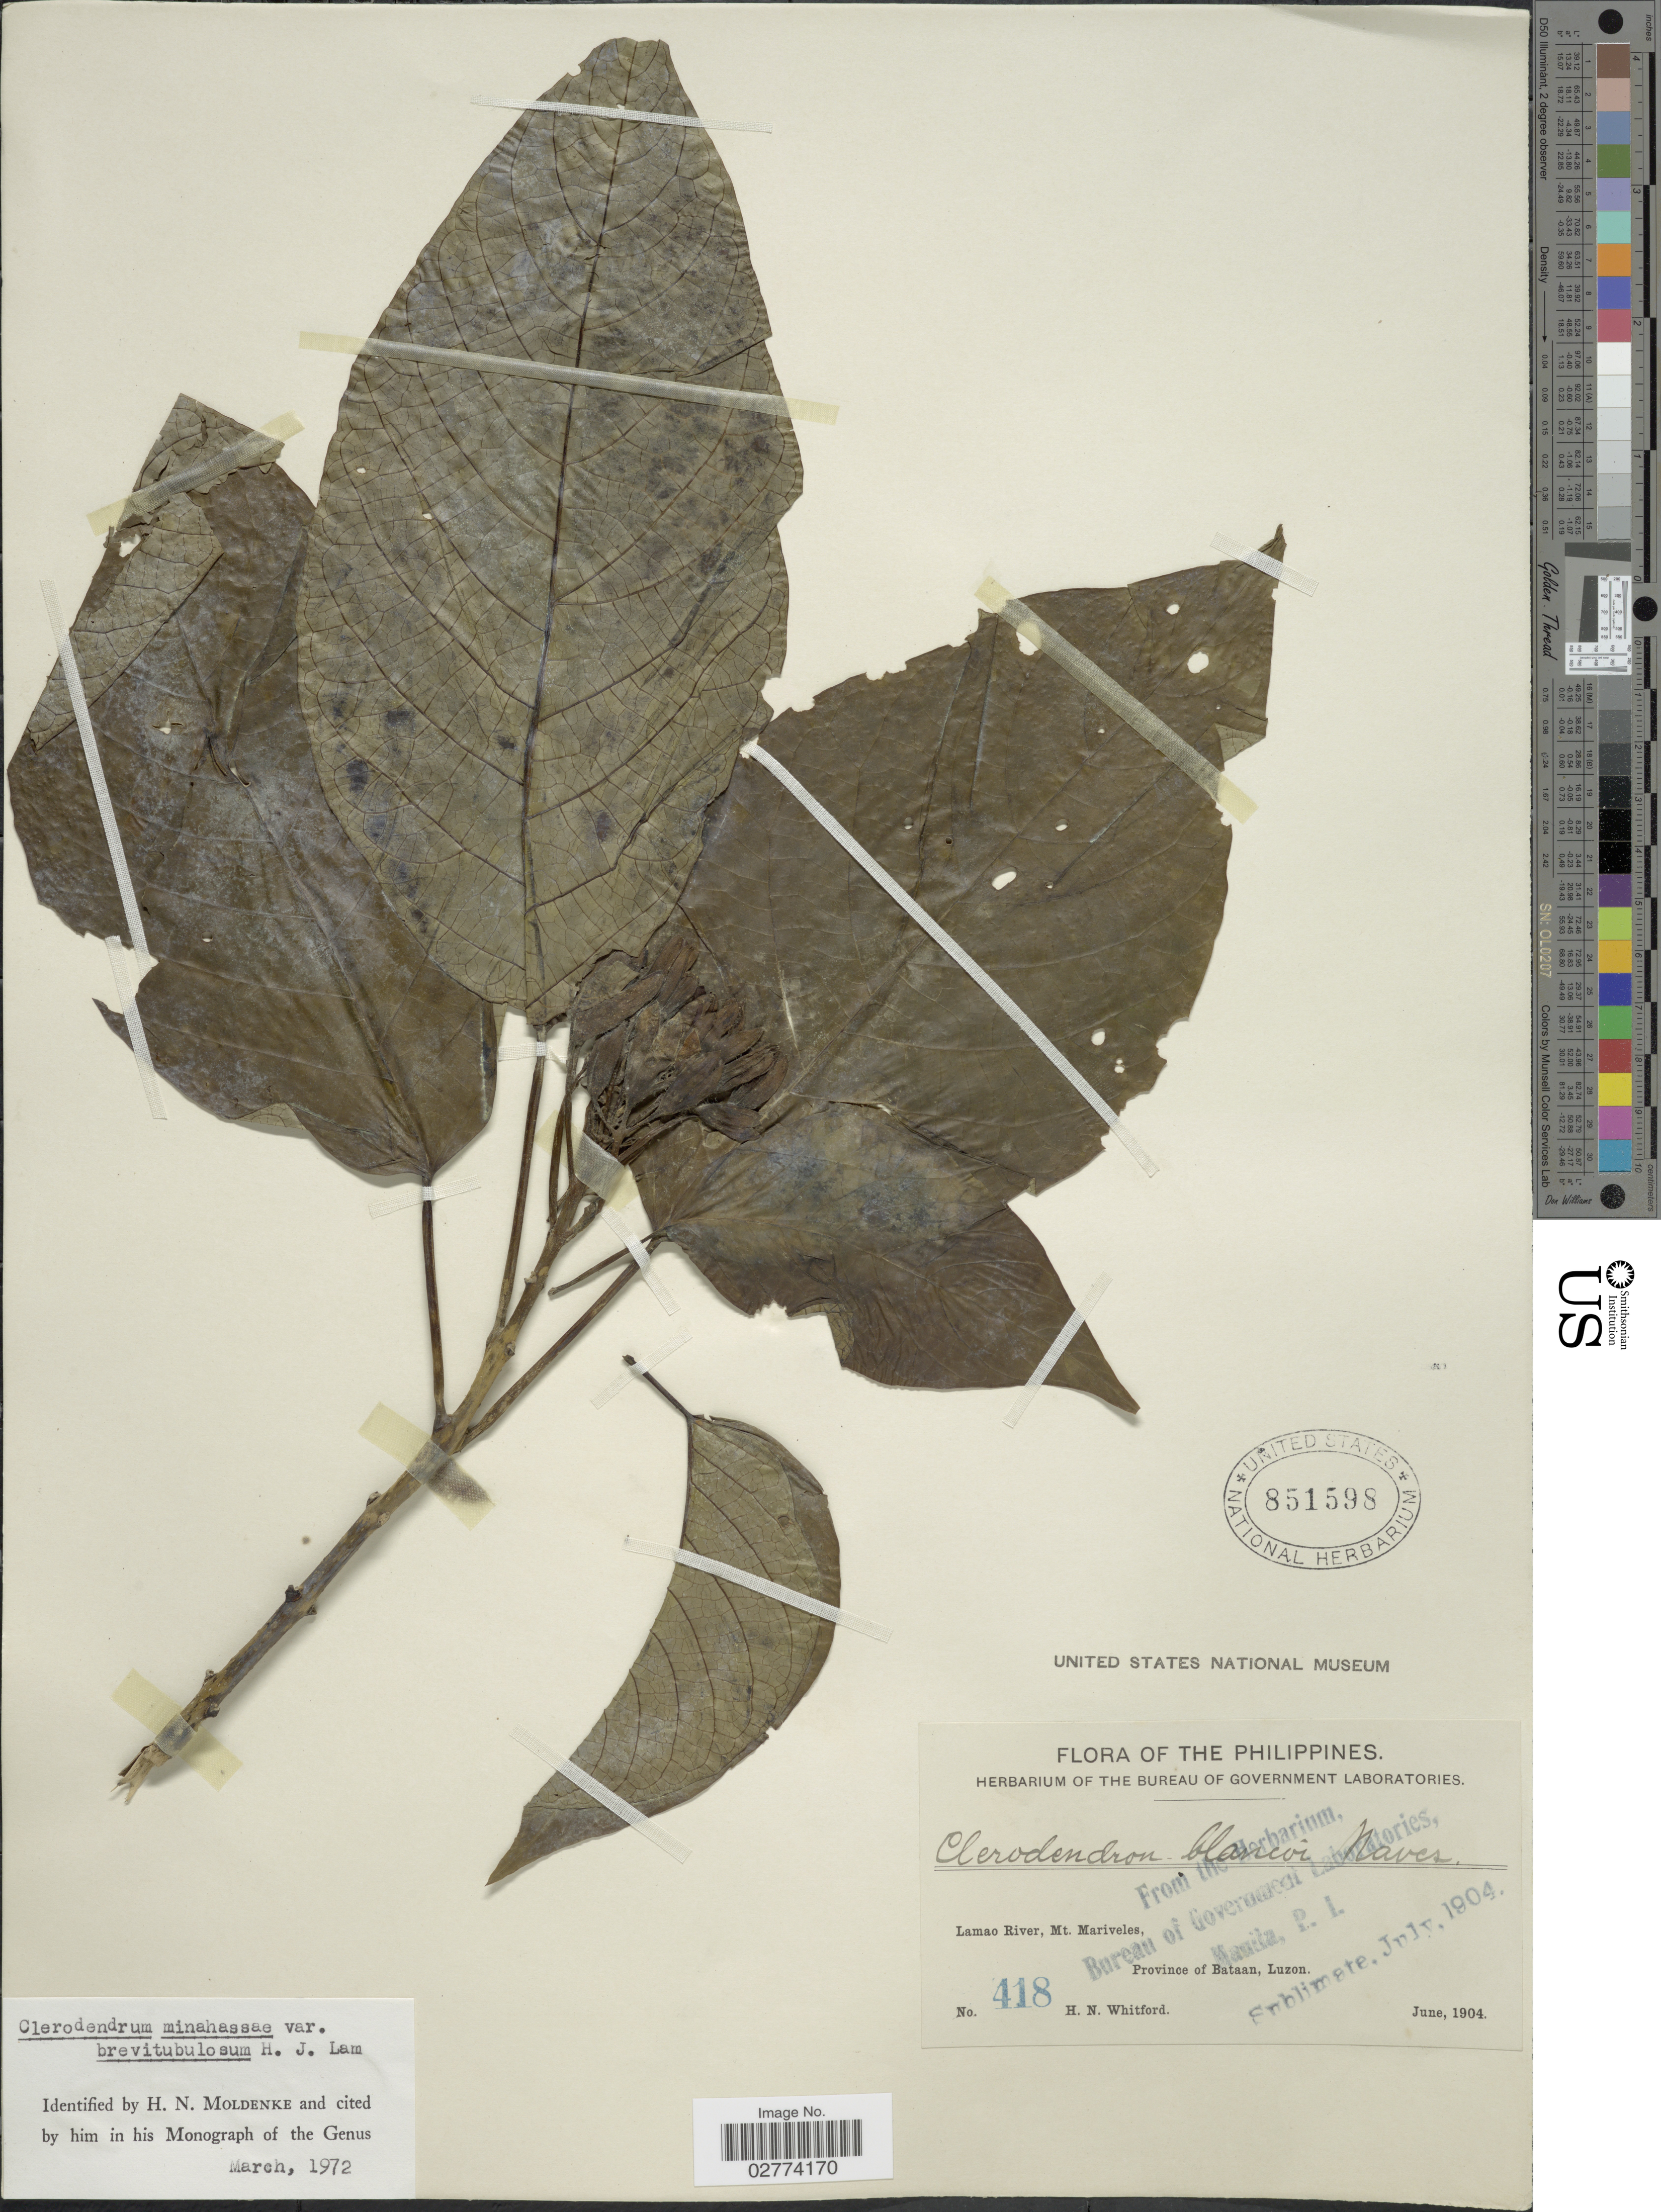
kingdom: Plantae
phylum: Tracheophyta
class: Magnoliopsida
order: Lamiales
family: Lamiaceae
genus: Clerodendrum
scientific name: Clerodendrum minahassae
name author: Teysm. & Binn.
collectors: H. N. Whitford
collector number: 418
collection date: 1904-06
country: Philippines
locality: Lamao River, Mt. Mariveles, Province of Bataan, Luzon.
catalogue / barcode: US 851598